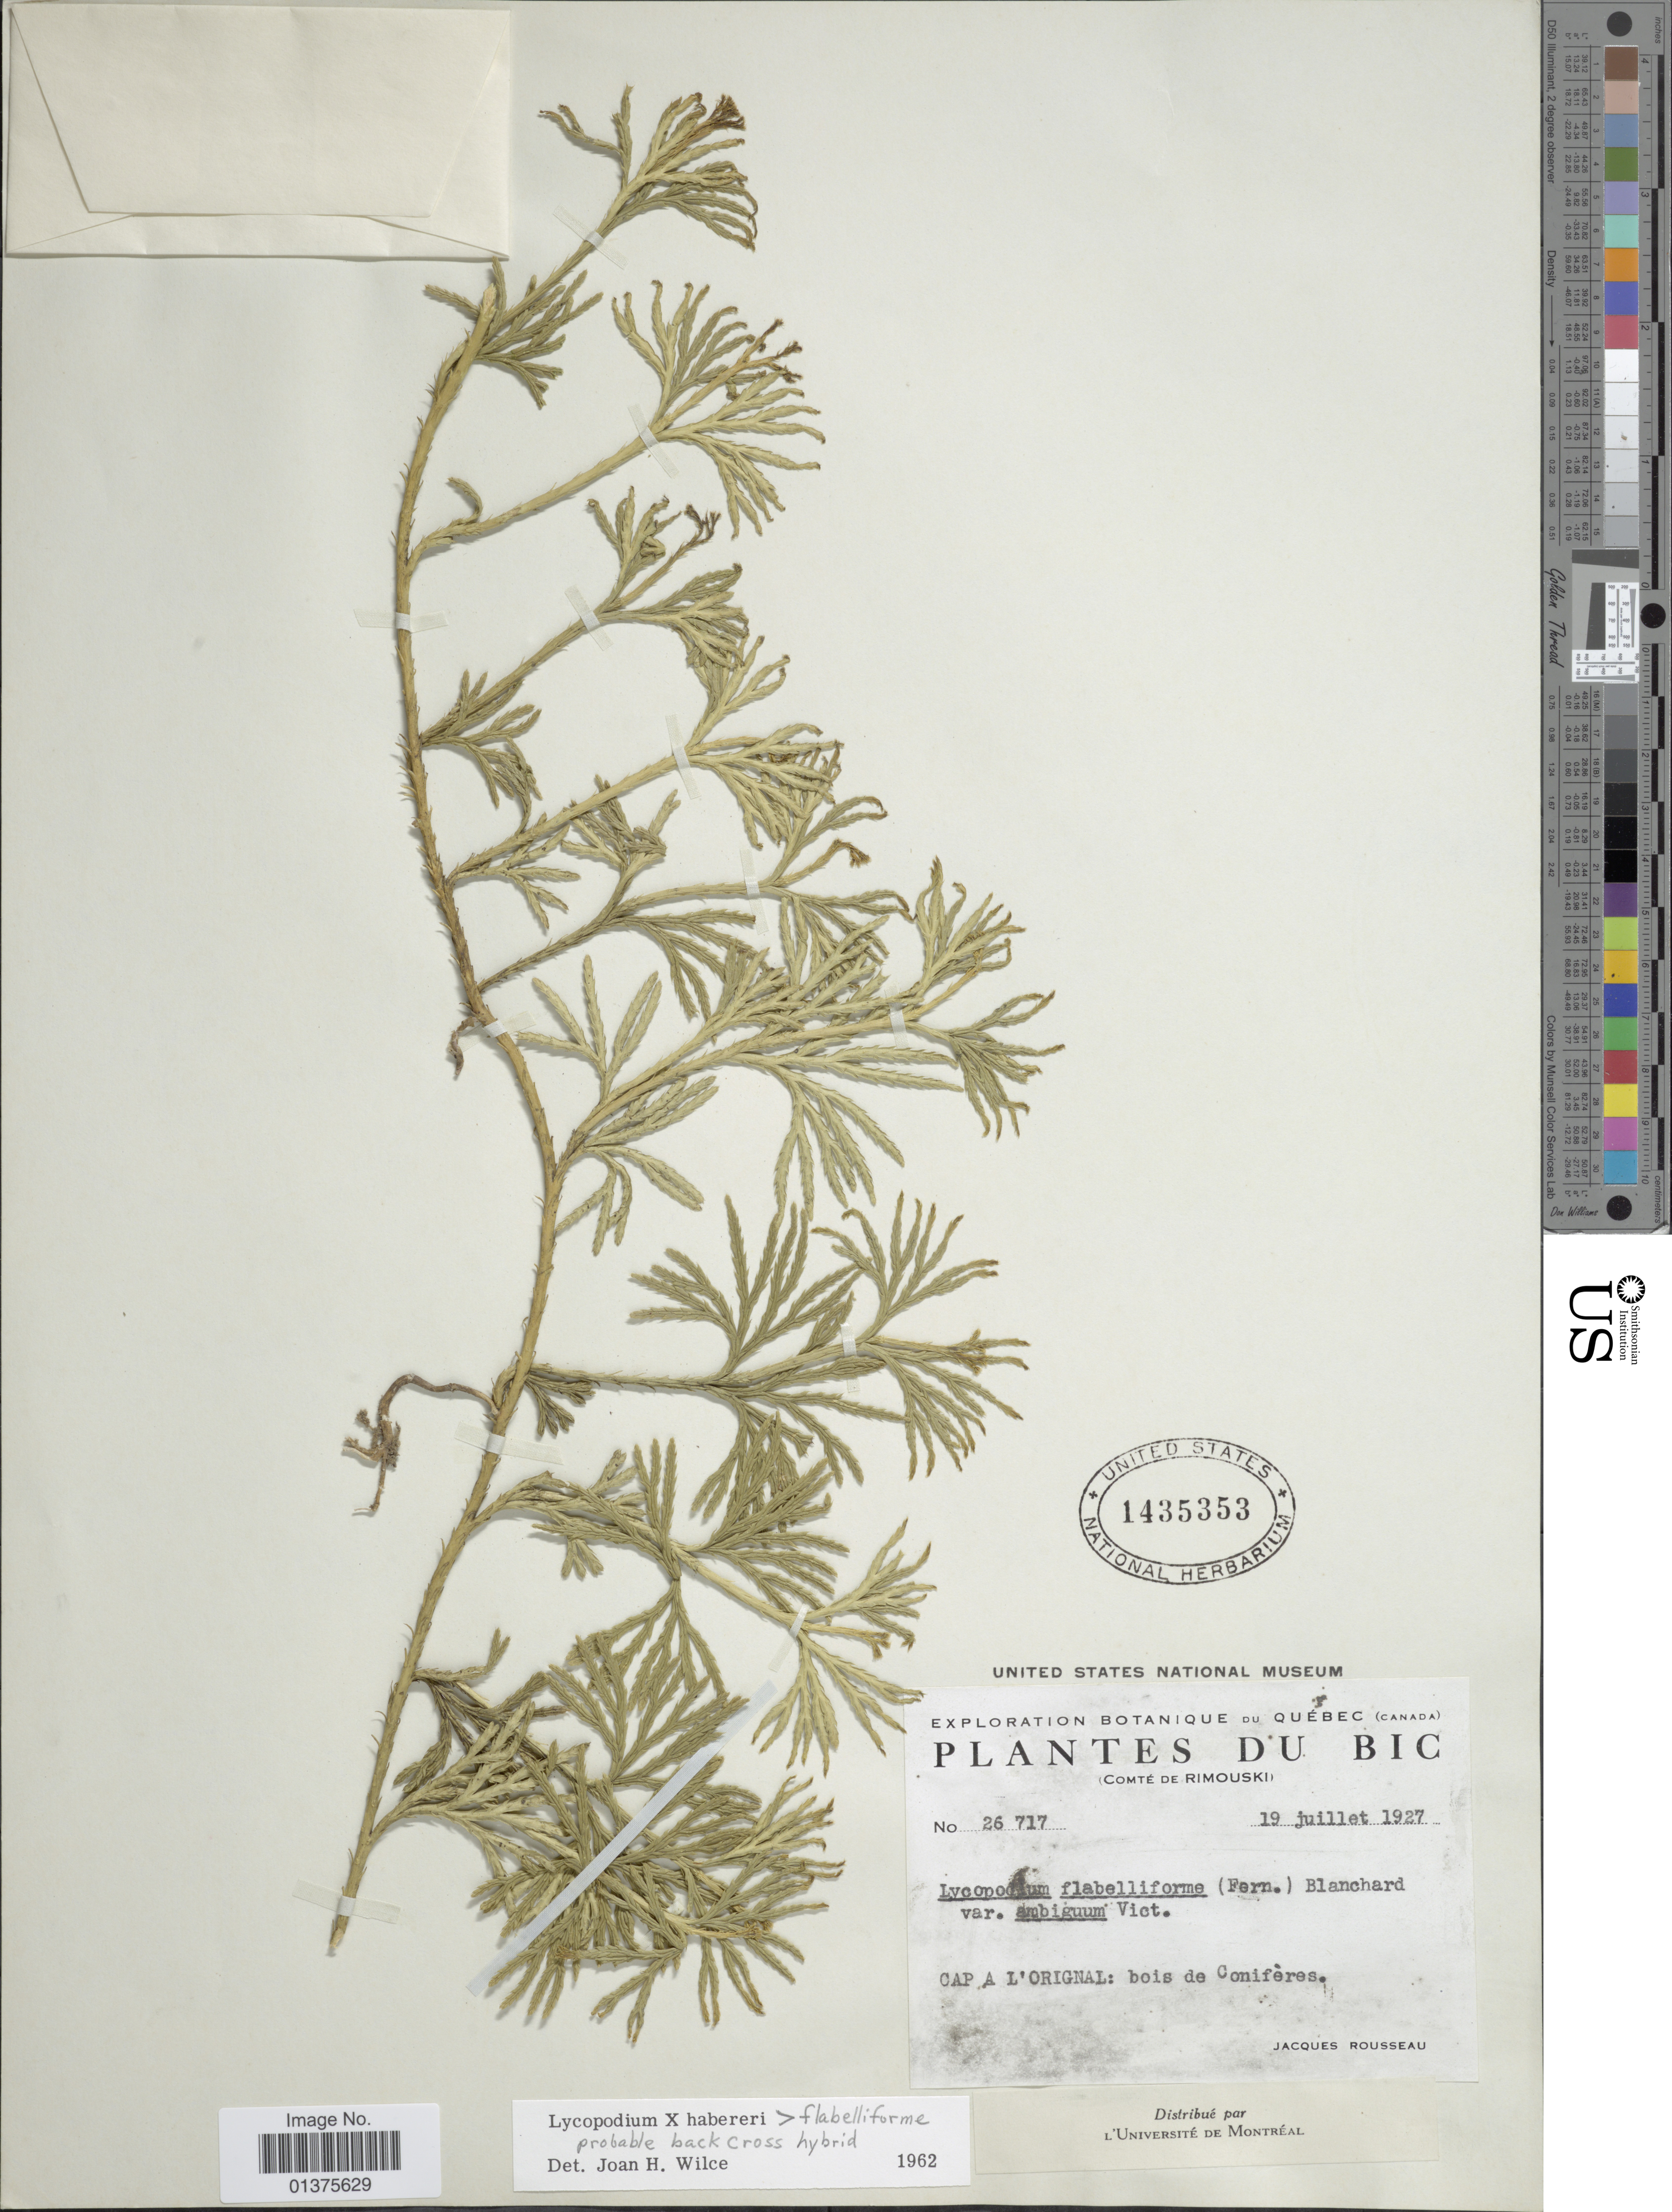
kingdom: Plantae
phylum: Tracheophyta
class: Lycopodiopsida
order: Lycopodiales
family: Lycopodiaceae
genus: Diphasiastrum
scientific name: Diphasiastrum tristachyum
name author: (Pursh) Holub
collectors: J. Rousseau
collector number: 26717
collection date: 1927-07-19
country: Canada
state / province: Quebec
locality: Du Bic, Comté de Rimouski, cap A l'Original: bois de Comiferes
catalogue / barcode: US 1435353